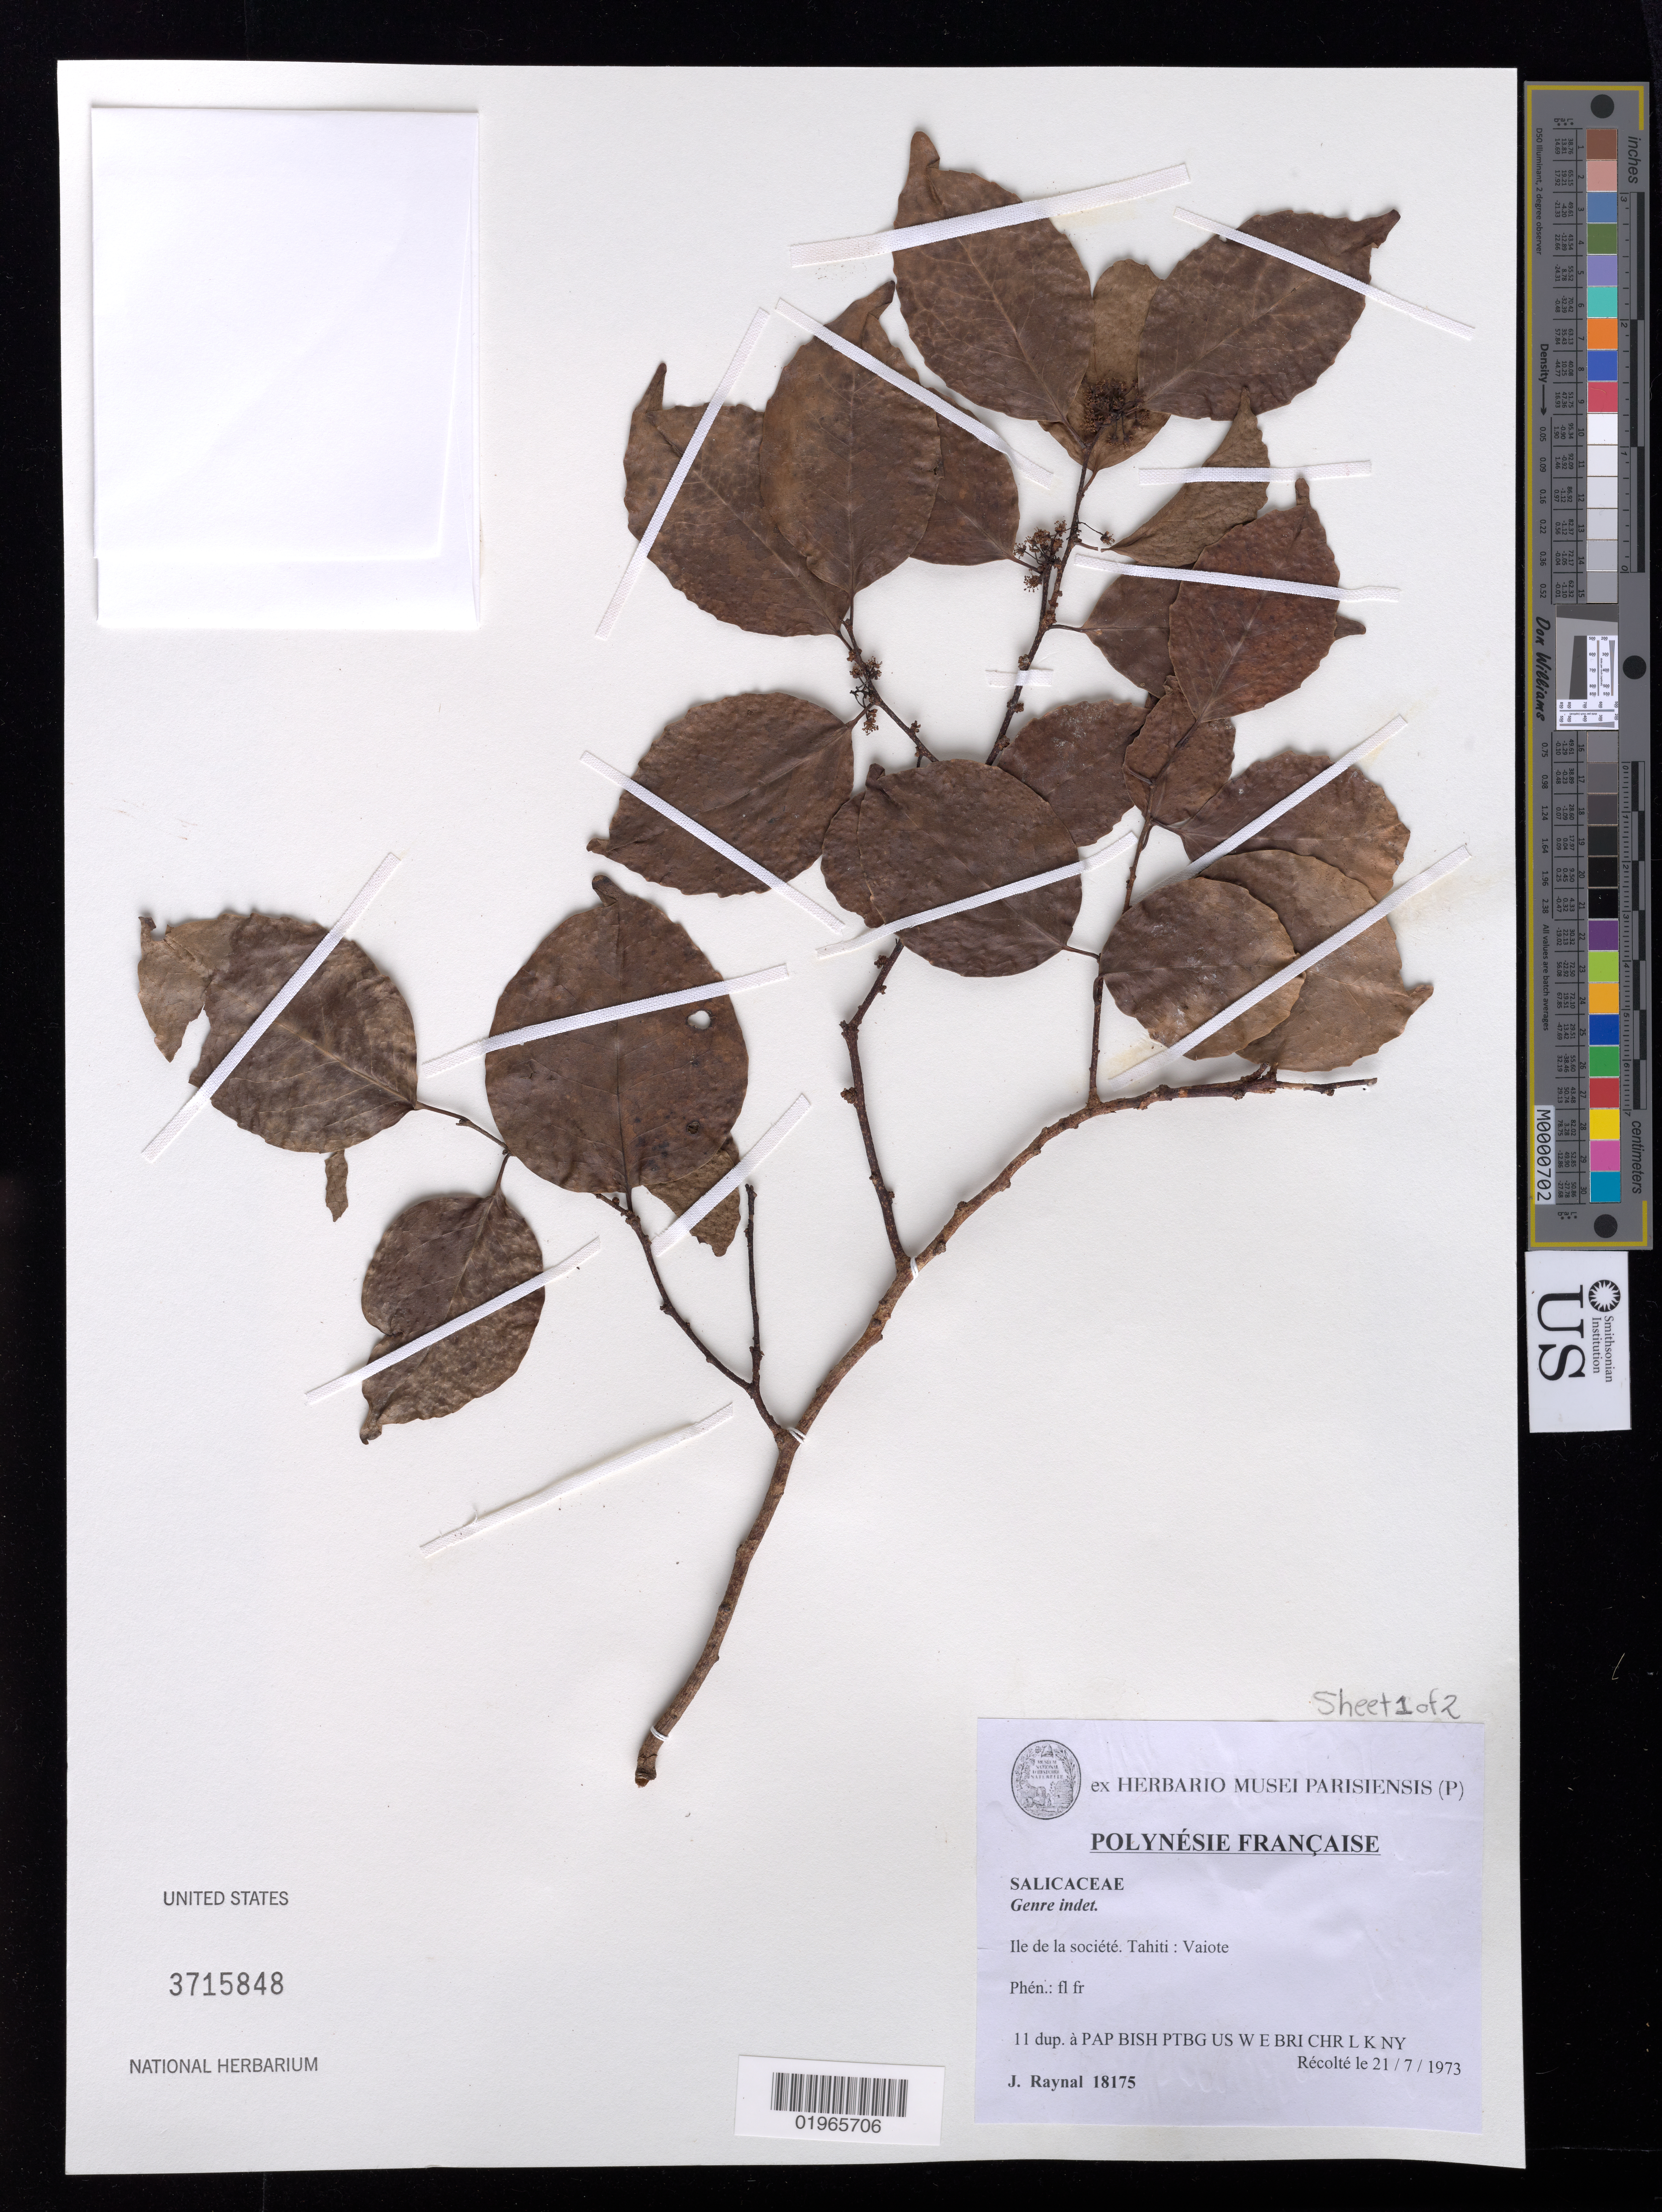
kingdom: Plantae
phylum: Tracheophyta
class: Magnoliopsida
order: Malpighiales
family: Salicaceae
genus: Xylosma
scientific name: Xylosma sp.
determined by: Flynn, T. W.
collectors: J. Raynal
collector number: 18175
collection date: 1973-07-21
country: French Polynesia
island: Tahiti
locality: Vaiote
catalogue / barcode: US 3715848